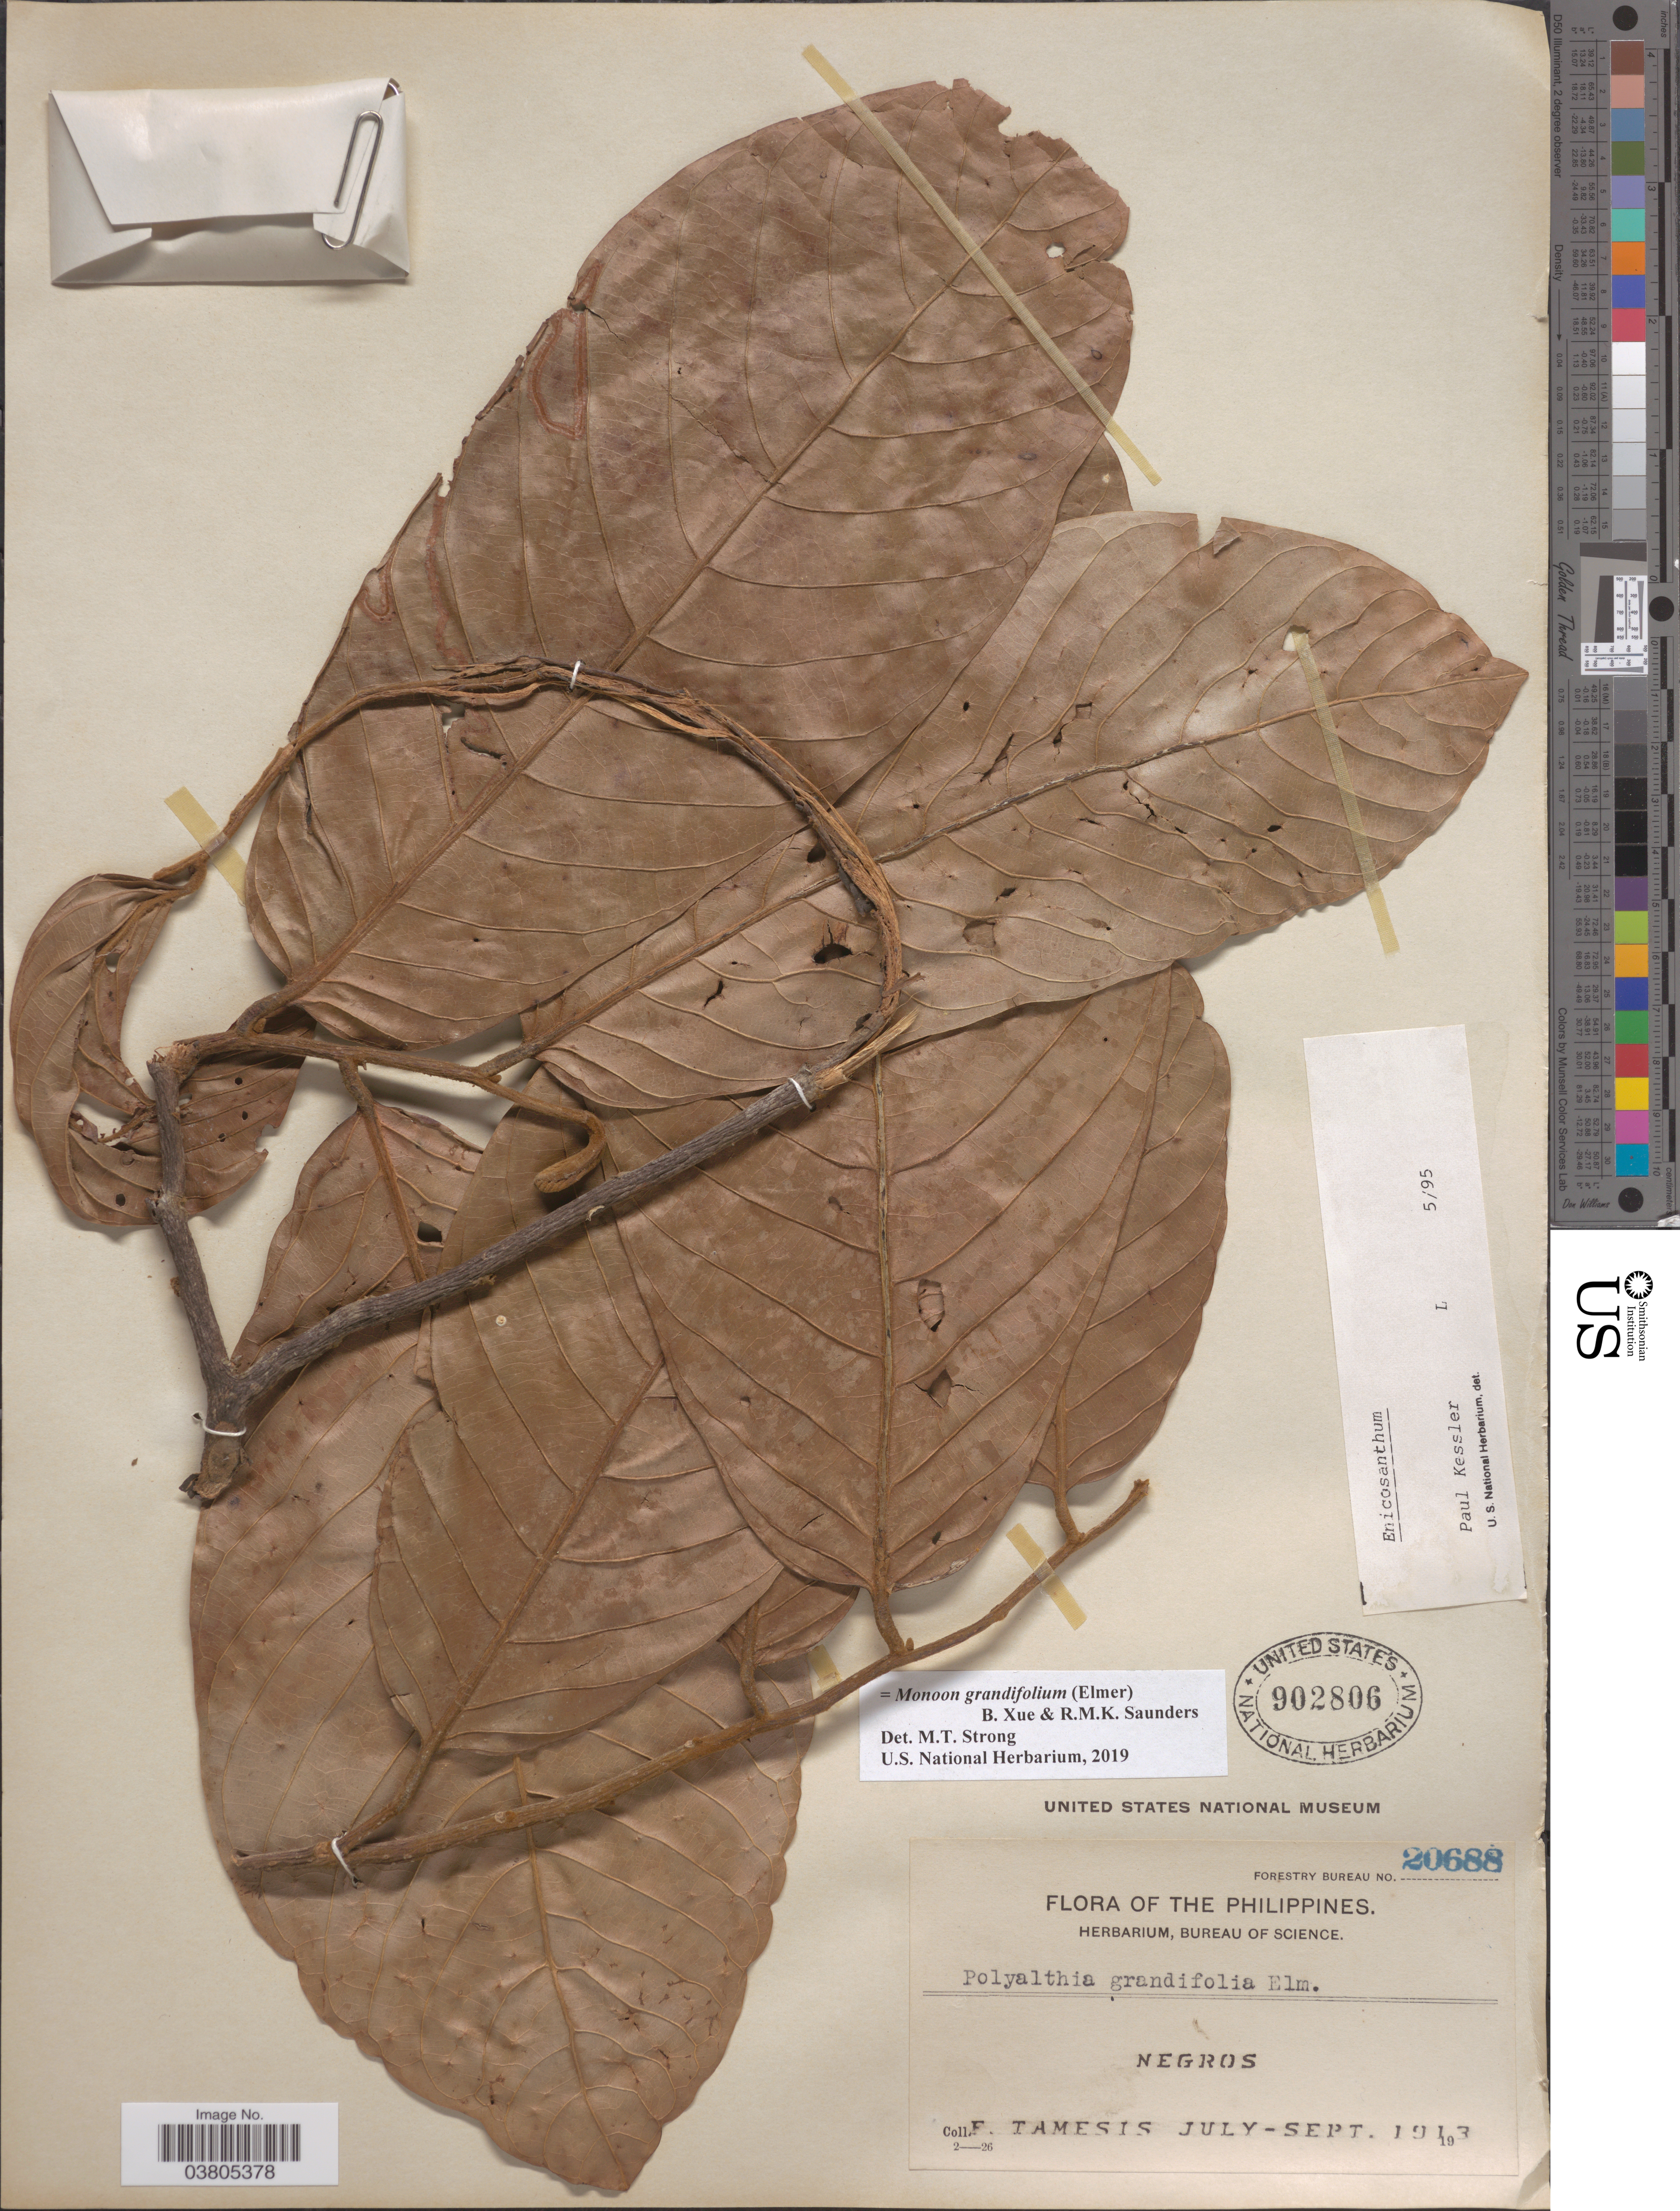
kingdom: Plantae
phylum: Tracheophyta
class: Magnoliopsida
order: Magnoliales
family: Annonaceae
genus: Monoon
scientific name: Monoon grandifolium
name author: (Elmer) B. Xue & R.M.K. Saunders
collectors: F. Tamesis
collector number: Forestry Bureau 20688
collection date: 1913-07/1913-09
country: Philippines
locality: Negros.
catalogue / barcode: US 902806